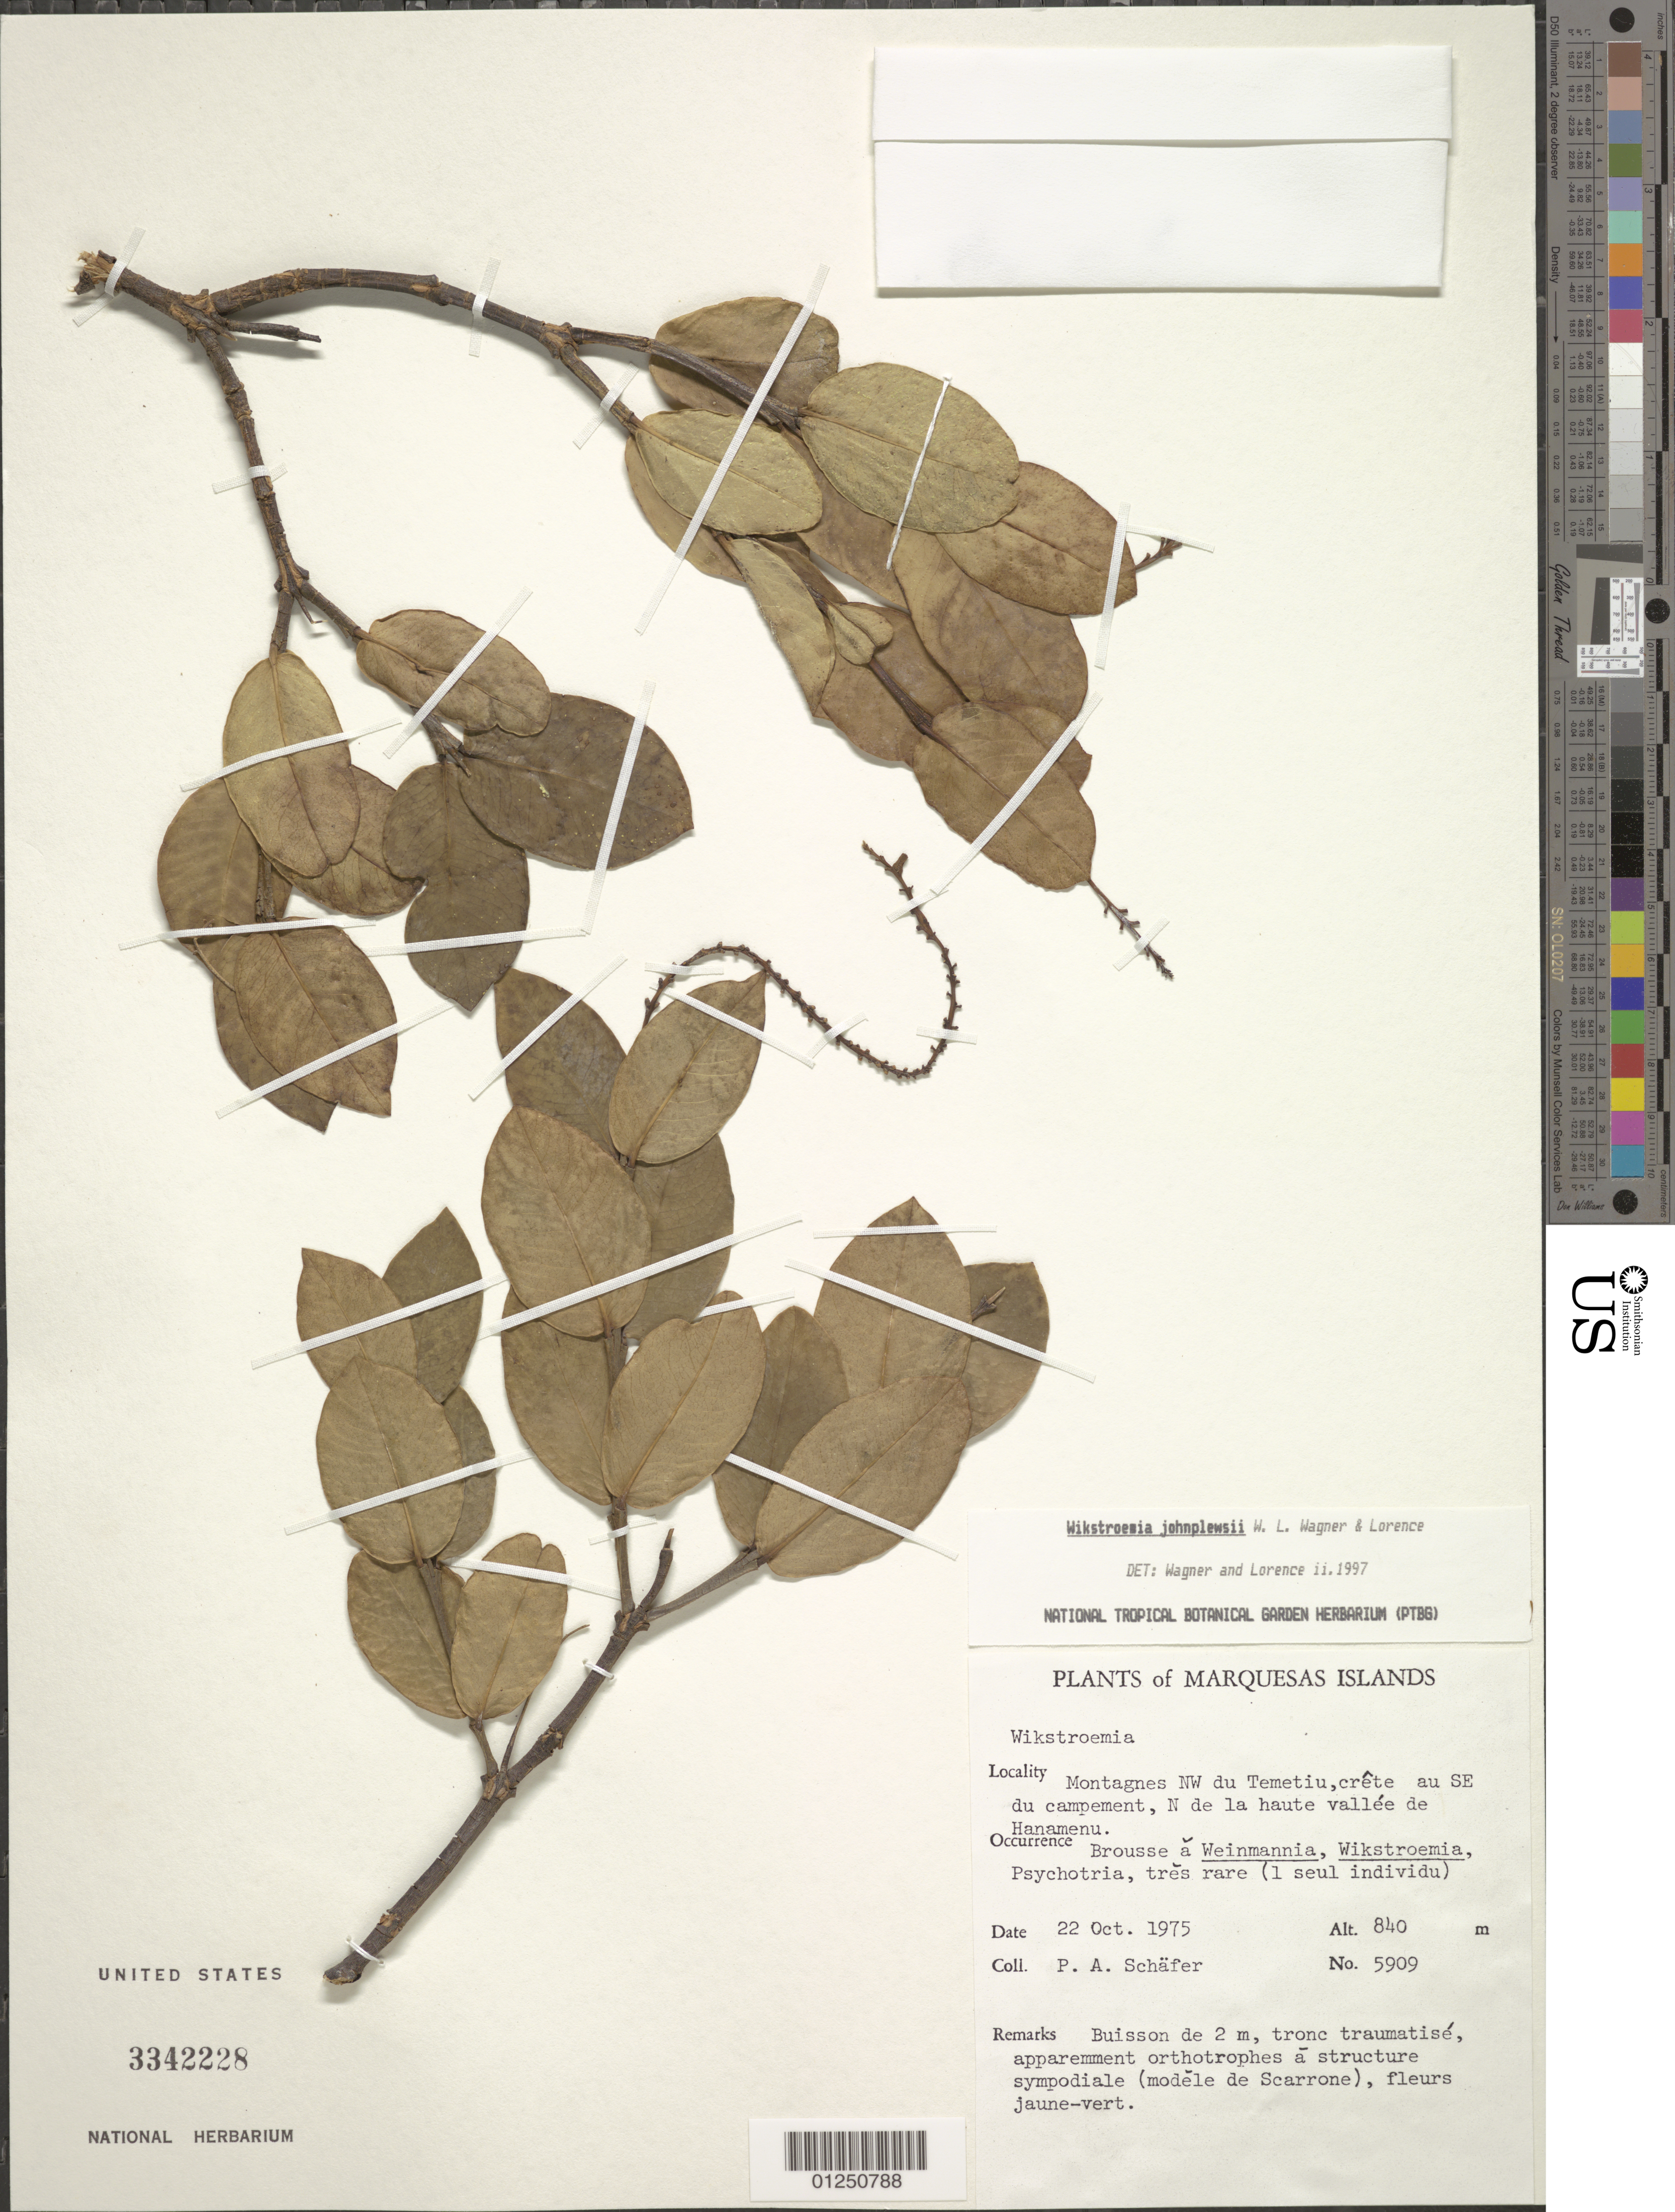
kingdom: Plantae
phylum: Tracheophyta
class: Magnoliopsida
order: Malvales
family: Thymelaeaceae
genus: Wikstroemia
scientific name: Wikstroemia johnplewsii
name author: W.L. Wagner & Lorence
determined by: Wagner, W. L.; Lorence, David H.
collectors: P. A. Schäfer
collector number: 5909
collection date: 1975-10-22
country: French Polynesia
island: Hiva Oa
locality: Montagnes NW du Temetiu, crête au SE du campement, N de la haute vallée de Hanamenu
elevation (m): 840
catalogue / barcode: US 3342228